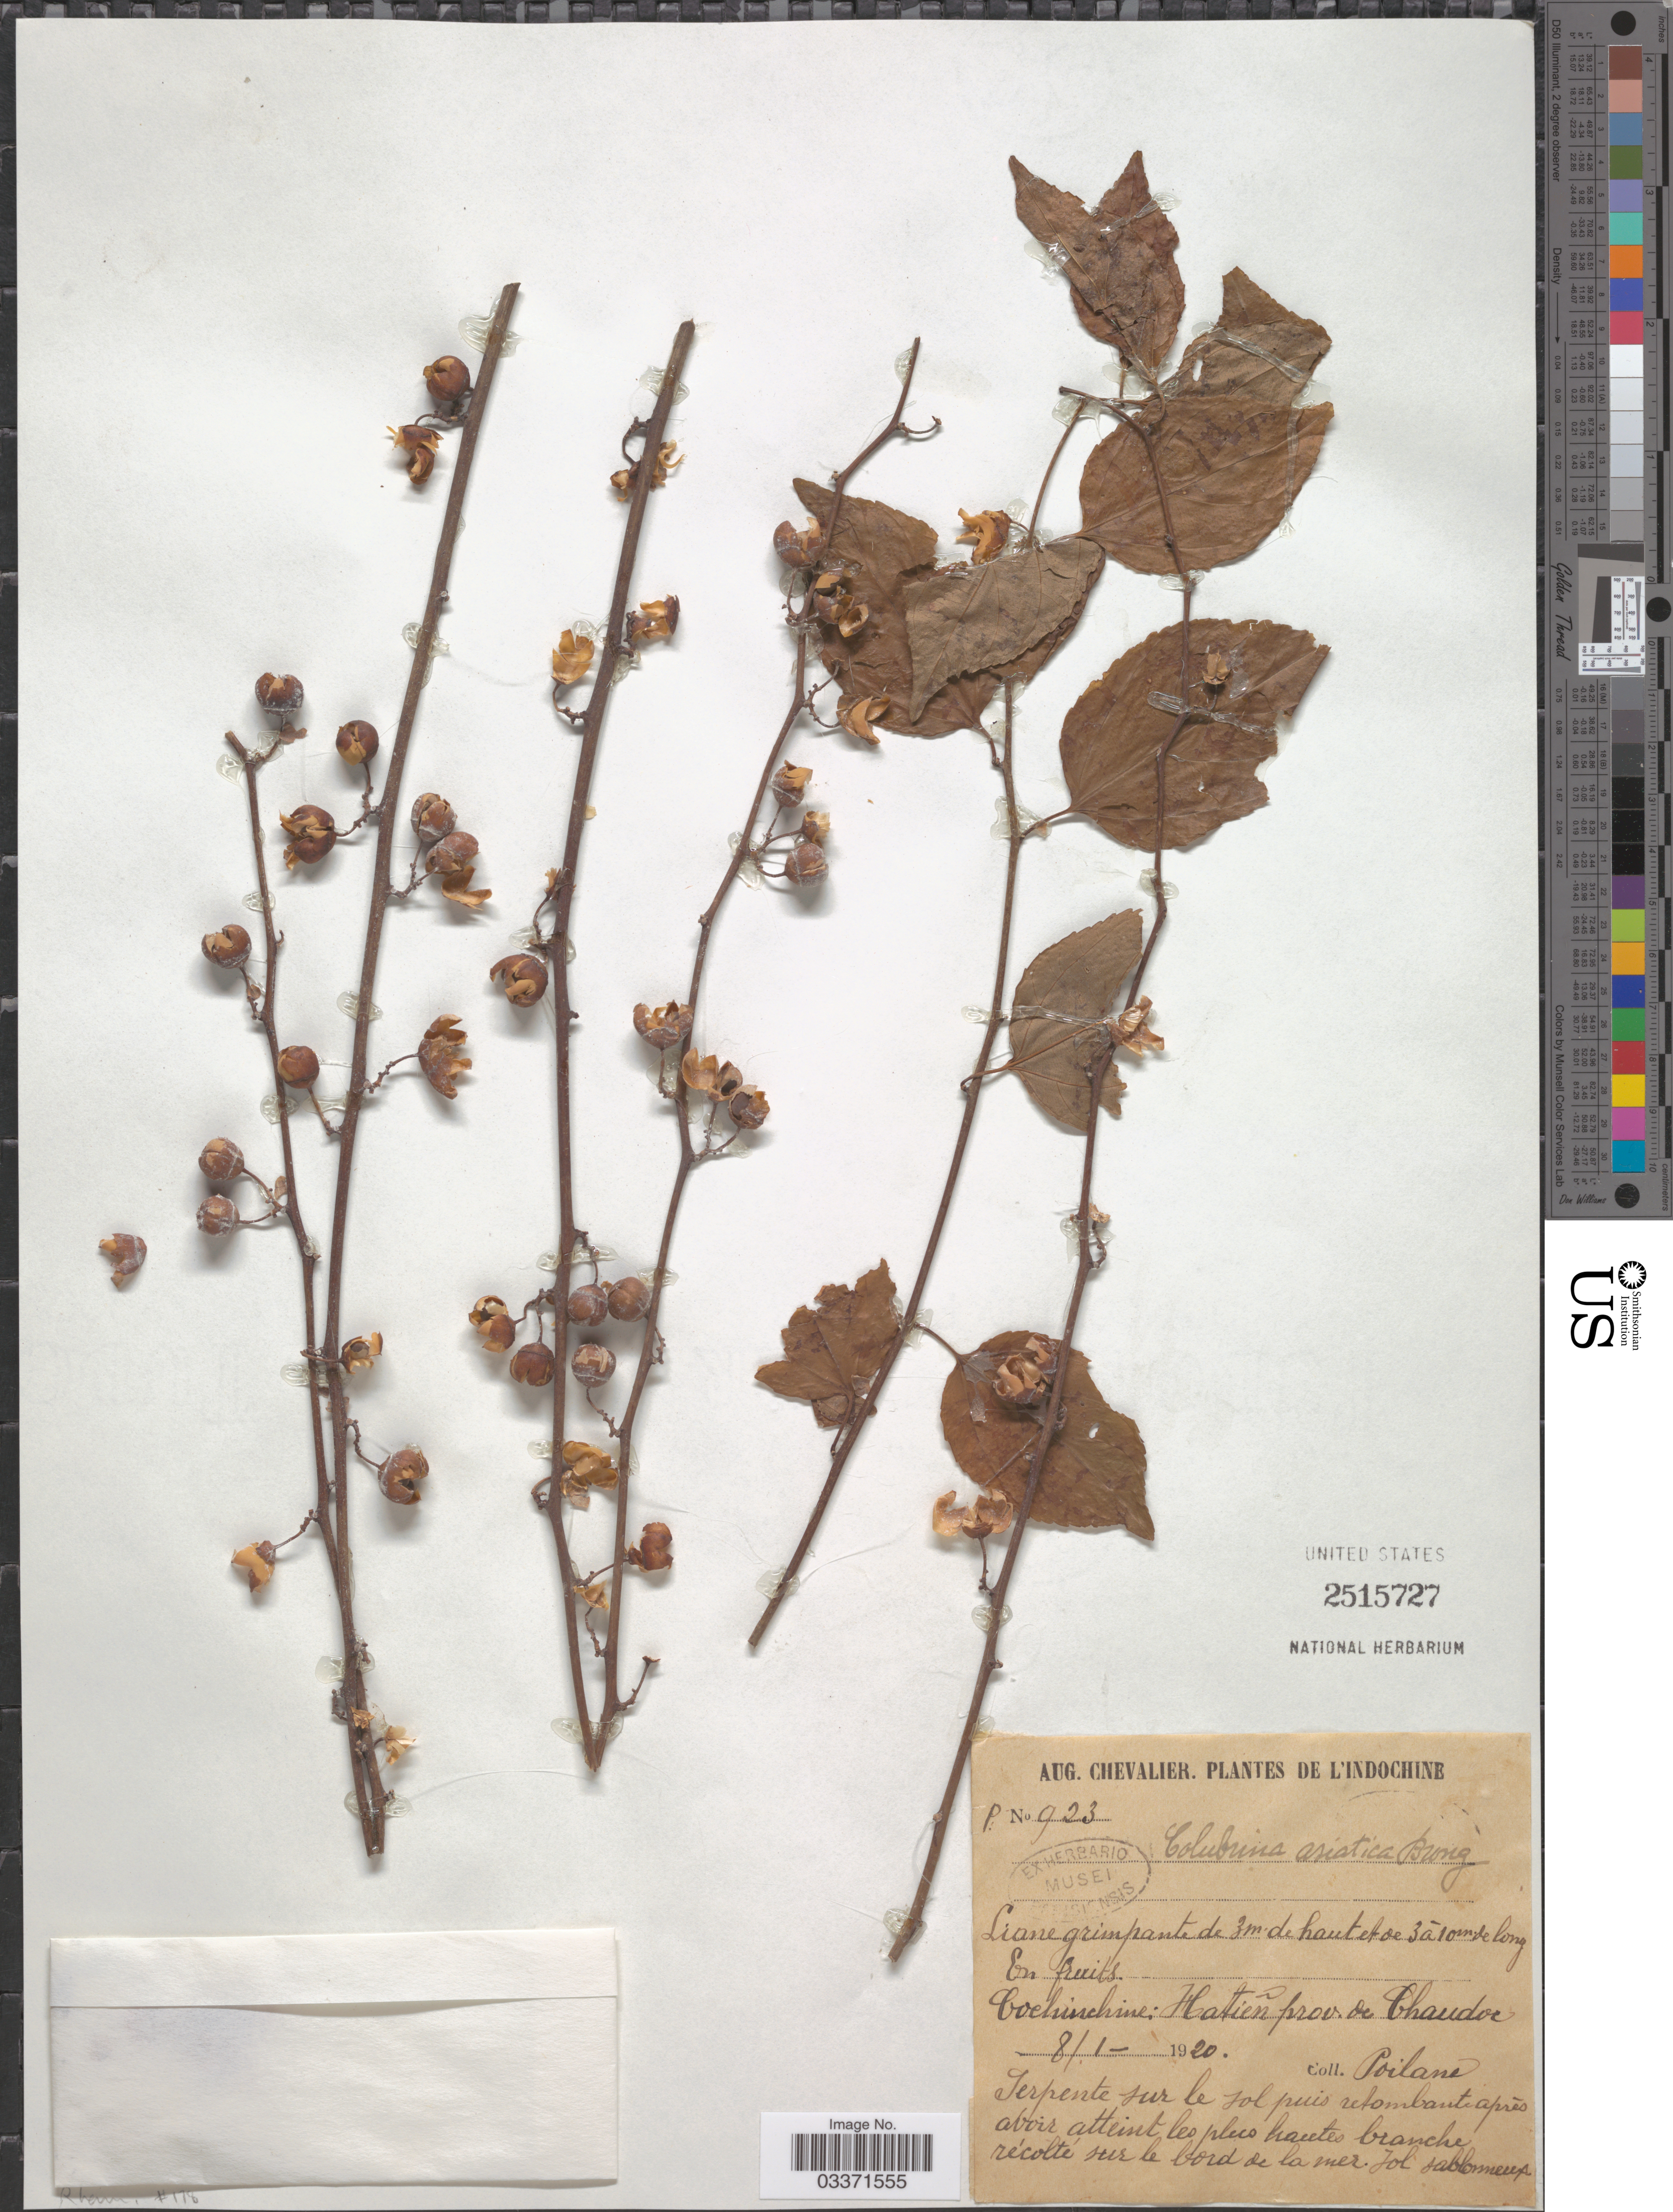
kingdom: Plantae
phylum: Tracheophyta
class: Magnoliopsida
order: Rosales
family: Rhamnaceae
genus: Colubrina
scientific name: Colubrina asiatica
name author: (L.) Brongn.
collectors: -. Poilane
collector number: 923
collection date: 1920-01-08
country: Vietnam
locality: L'Indochine, Cochinchine: Hatien prov. de Chaudoc.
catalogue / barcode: US 2515727